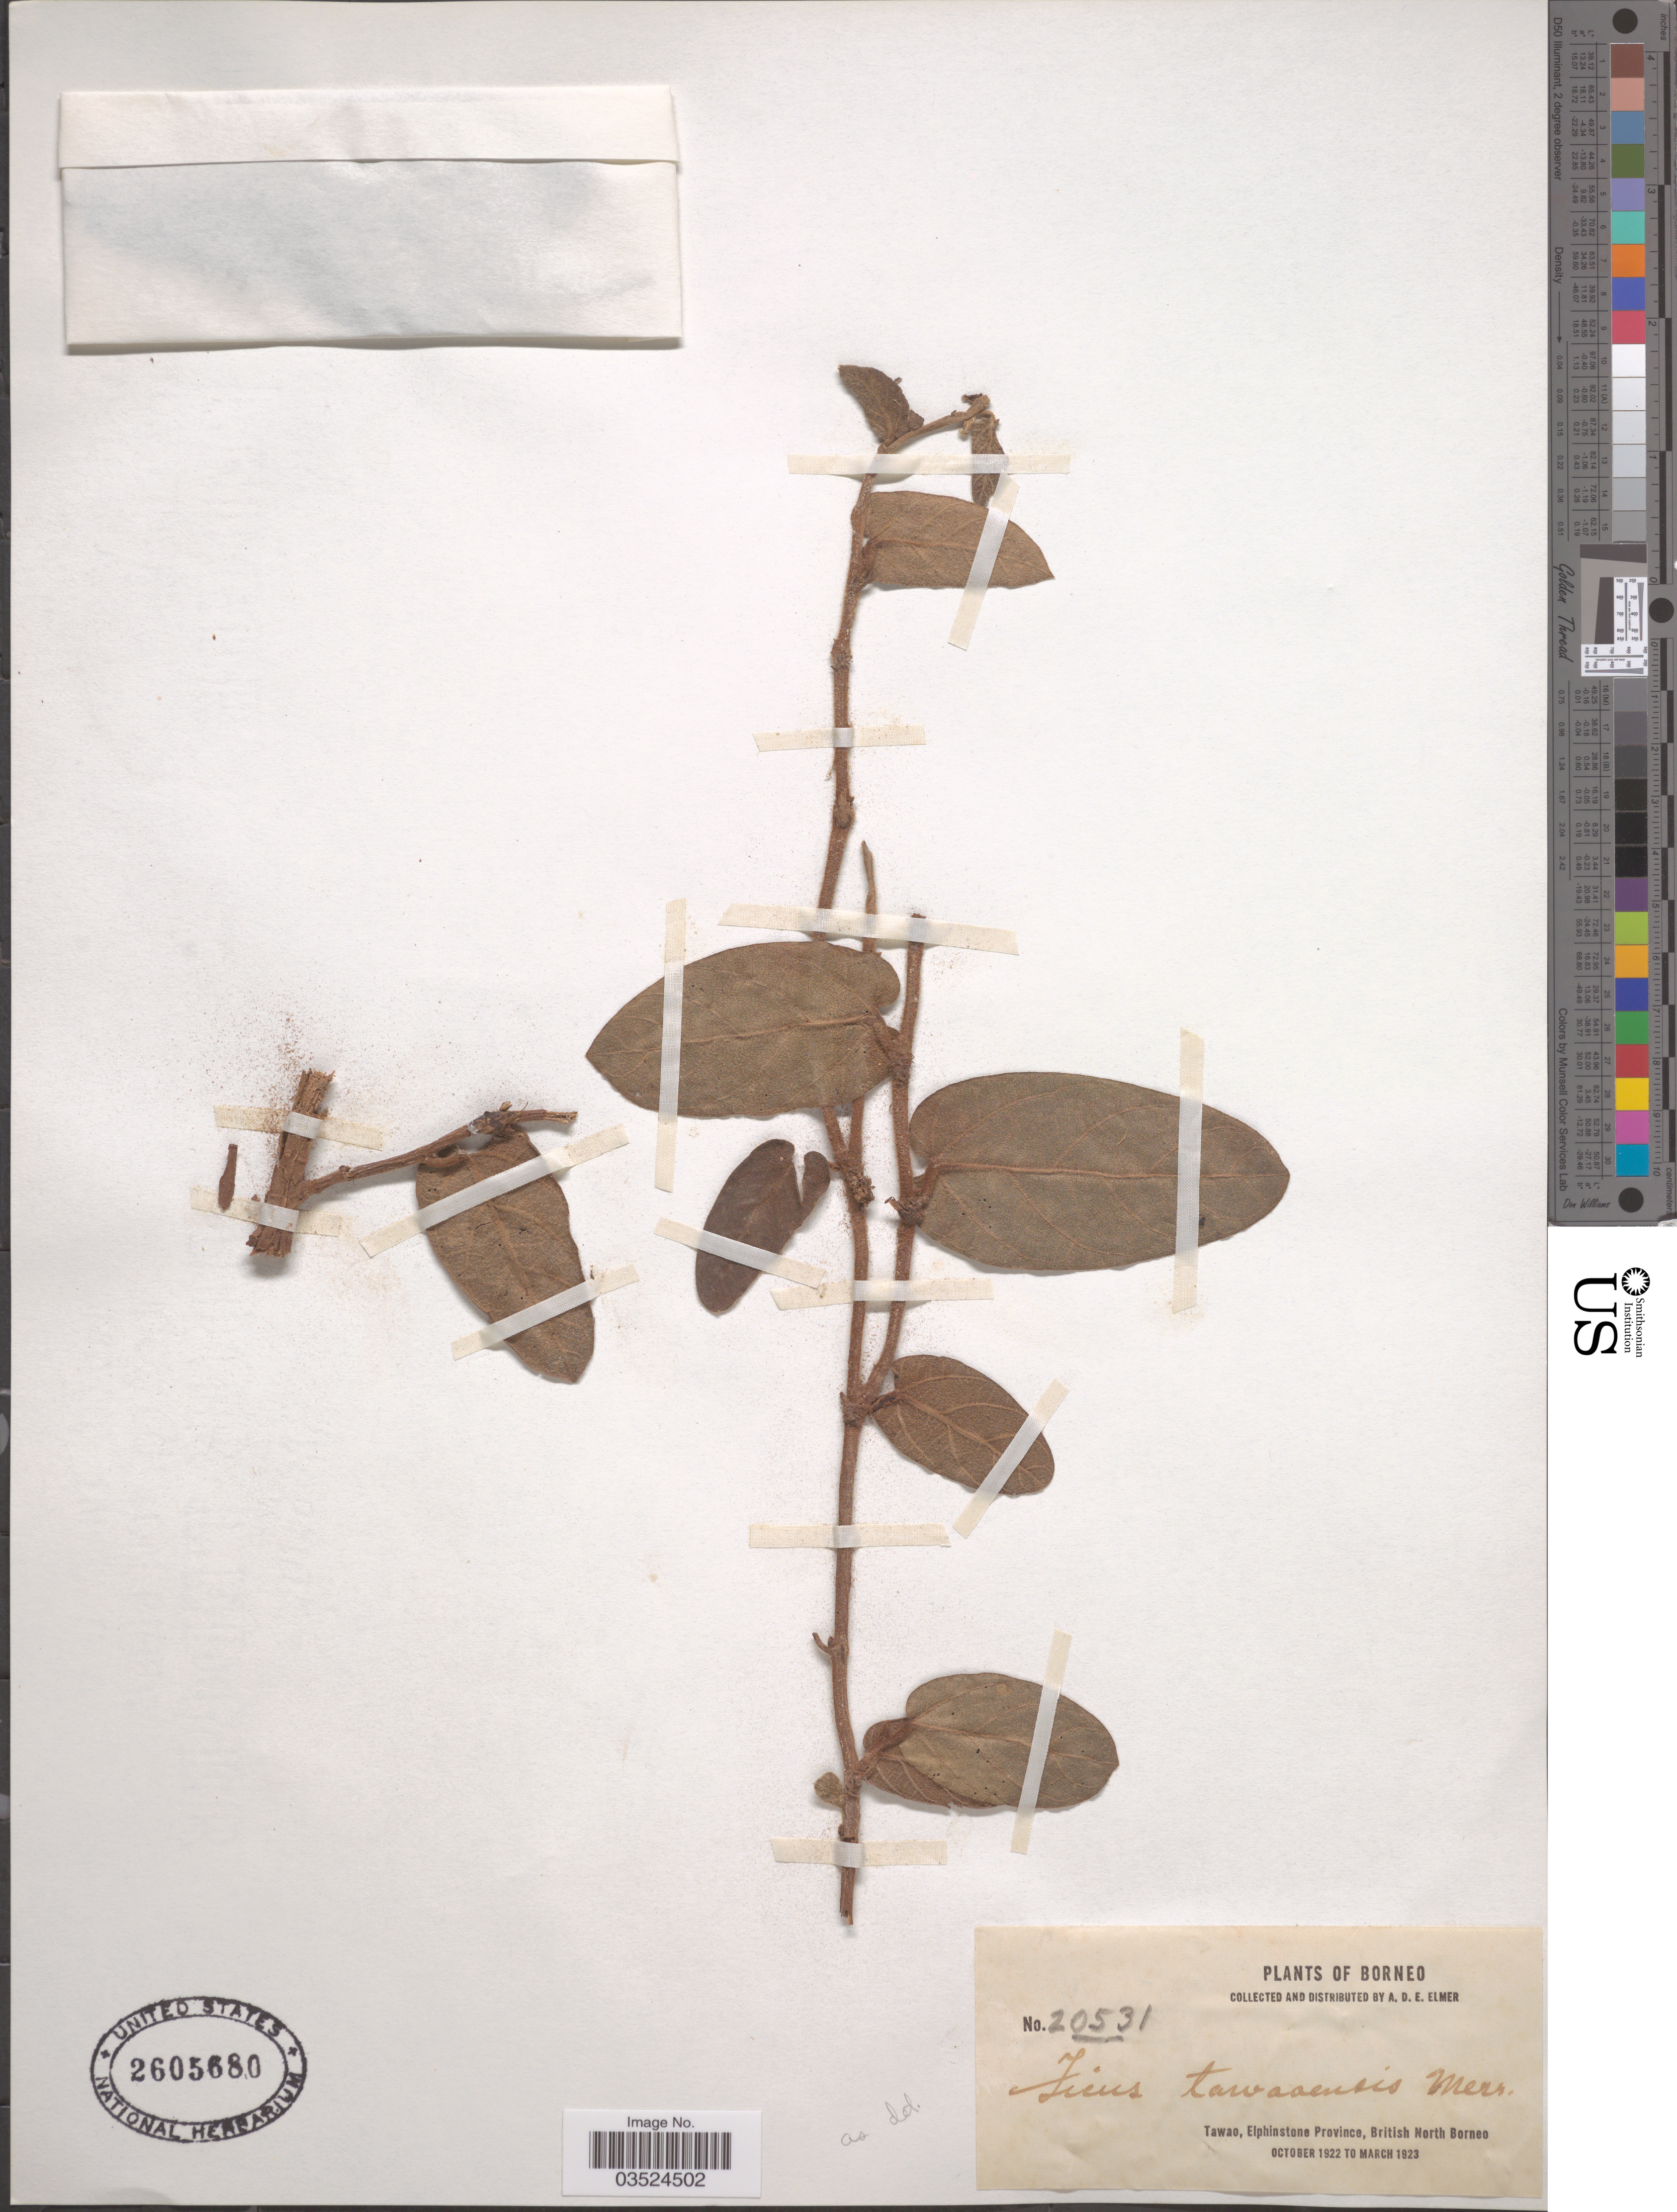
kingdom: Plantae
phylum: Tracheophyta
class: Magnoliopsida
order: Rosales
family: Moraceae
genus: Ficus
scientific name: Ficus tawaensis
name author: Merr.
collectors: A. D. E. Elmer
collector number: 20531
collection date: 1922-10/1923-03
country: Malaysia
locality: Borneo. Tawao, Elphinstone Province, British North Borneo.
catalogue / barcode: US 2605680